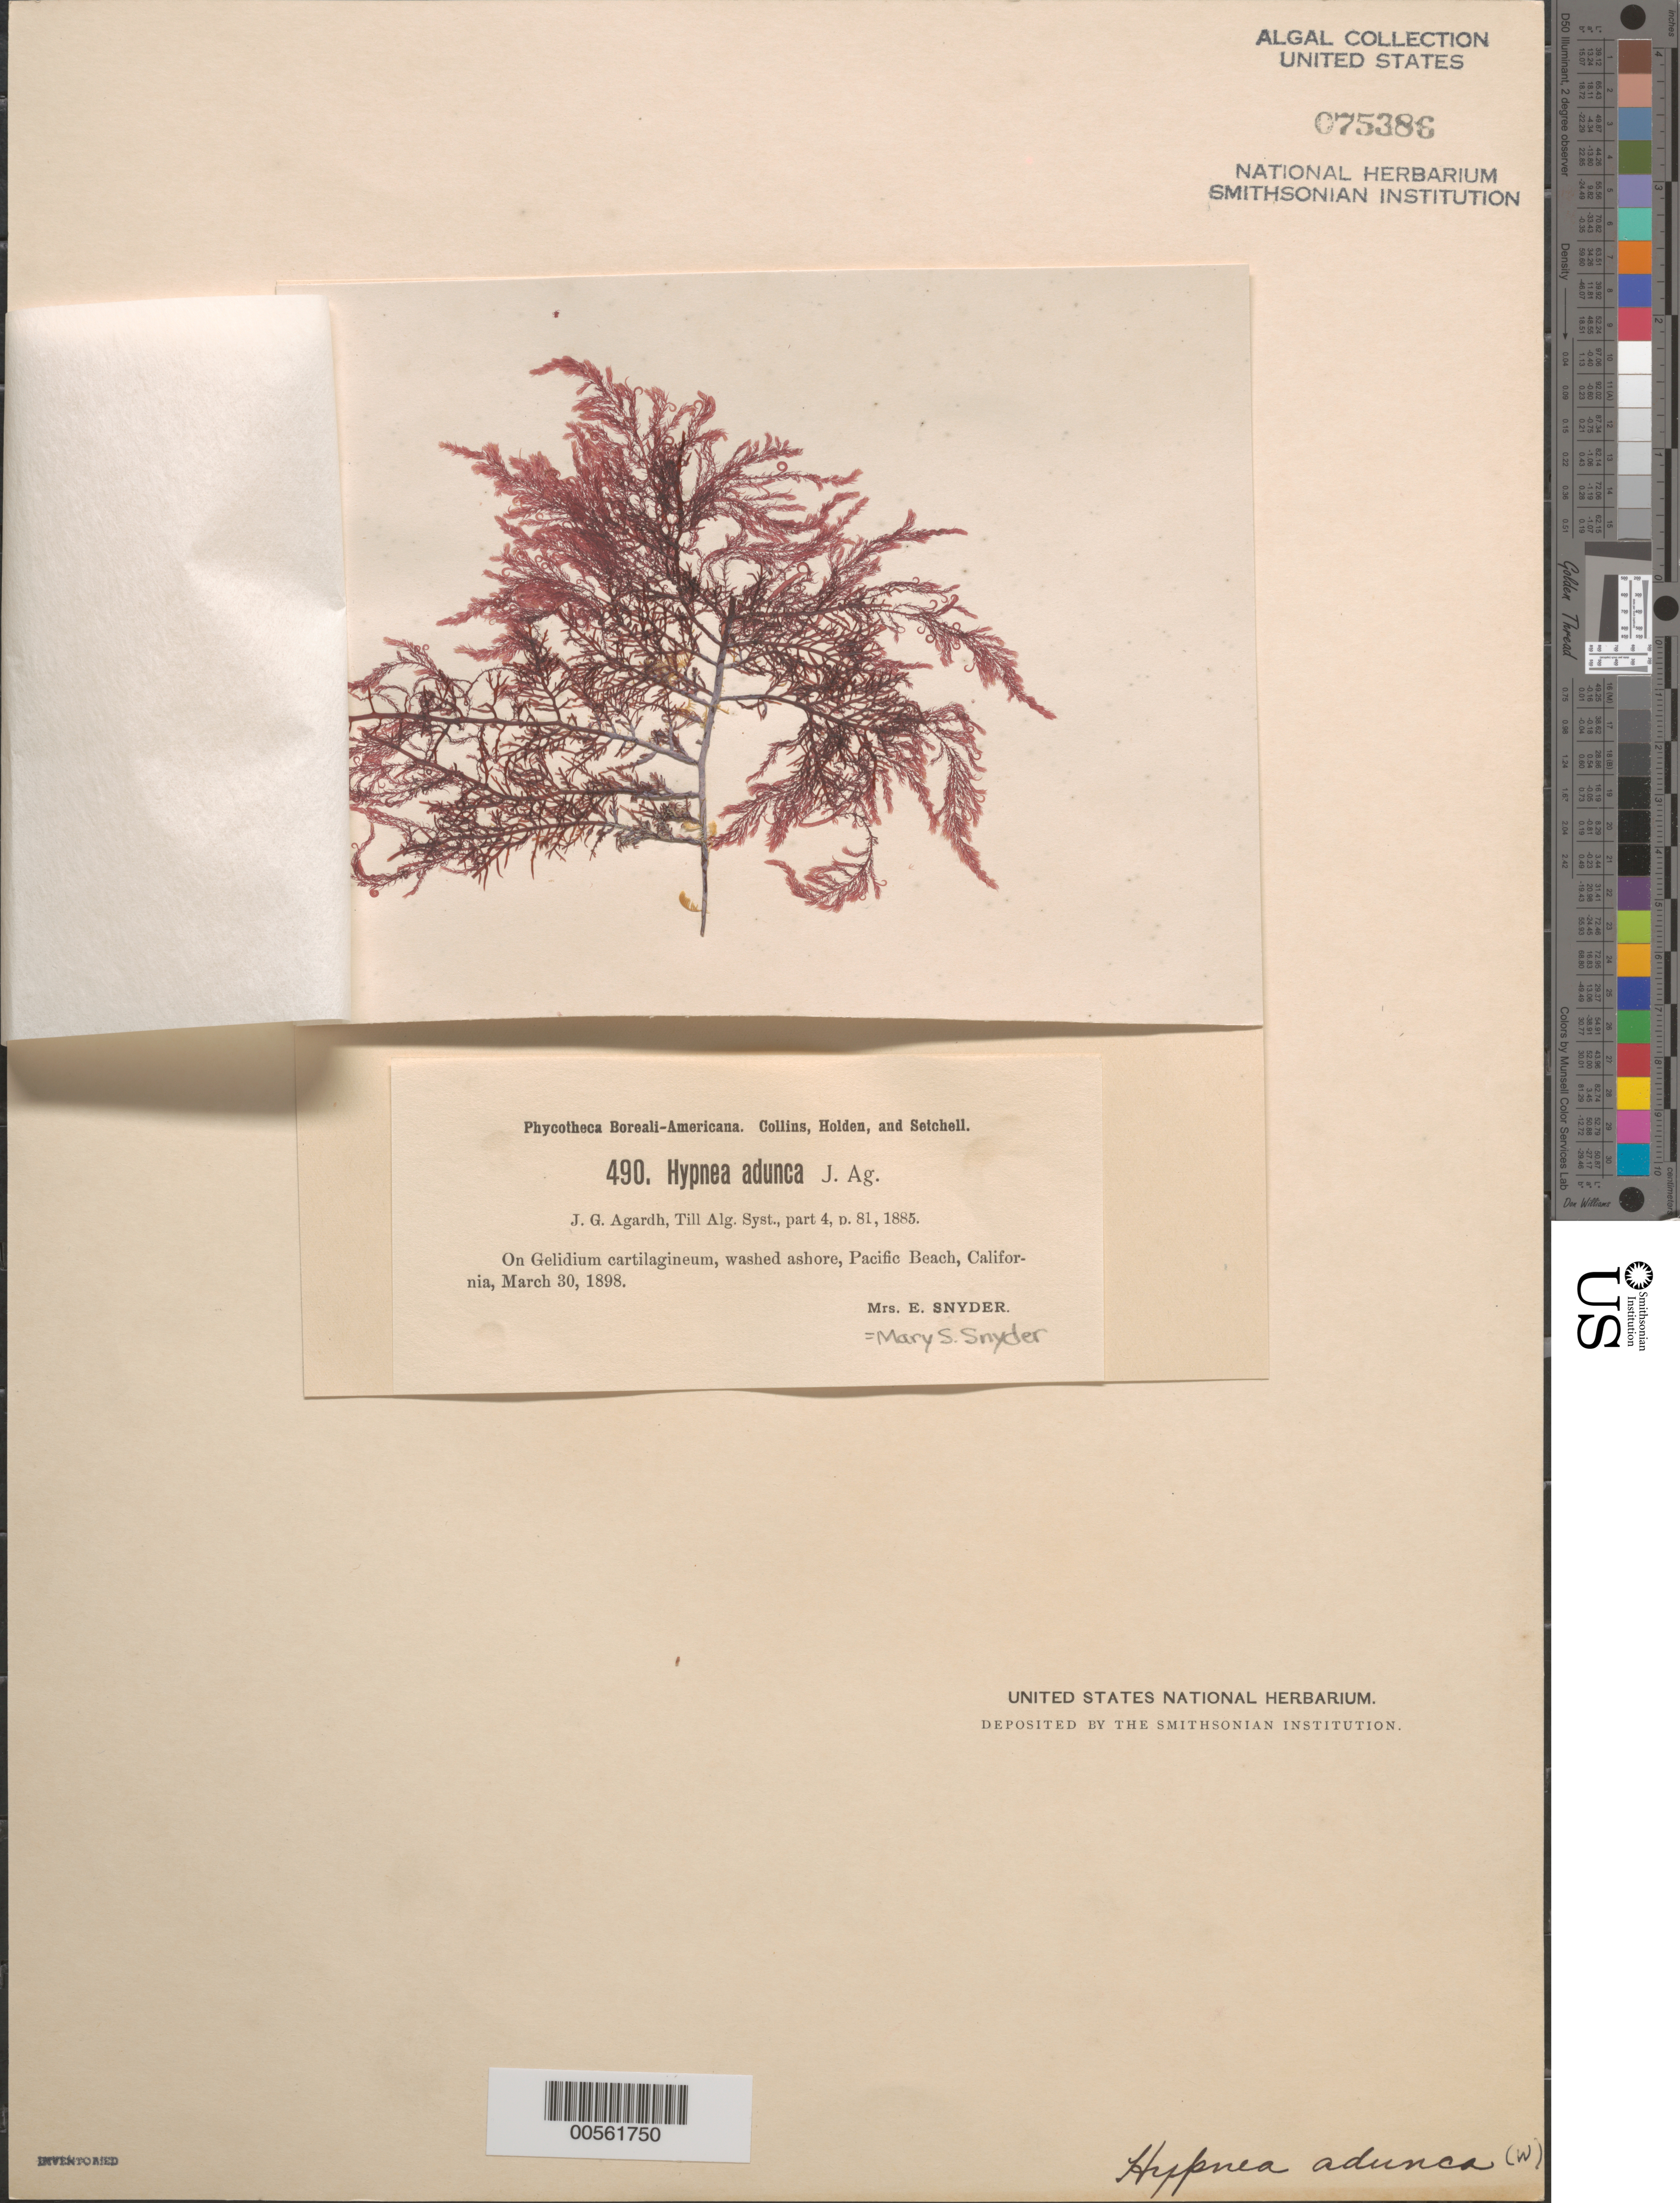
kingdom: Plantae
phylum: Rhodophyta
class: Florideophyceae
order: Gigartinales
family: Cystocloniaceae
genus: Hypnea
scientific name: Hypnea valentiae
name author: (Turner) Mont.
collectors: M. Snyder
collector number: PB-A 490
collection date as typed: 30 Mar 1898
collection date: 1898-03-30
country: United States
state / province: California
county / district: San Diego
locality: Pacific Beach, San Diego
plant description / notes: Collins, Holden & Setchell, Phycotheca Boreali-Americana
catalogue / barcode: US 75386